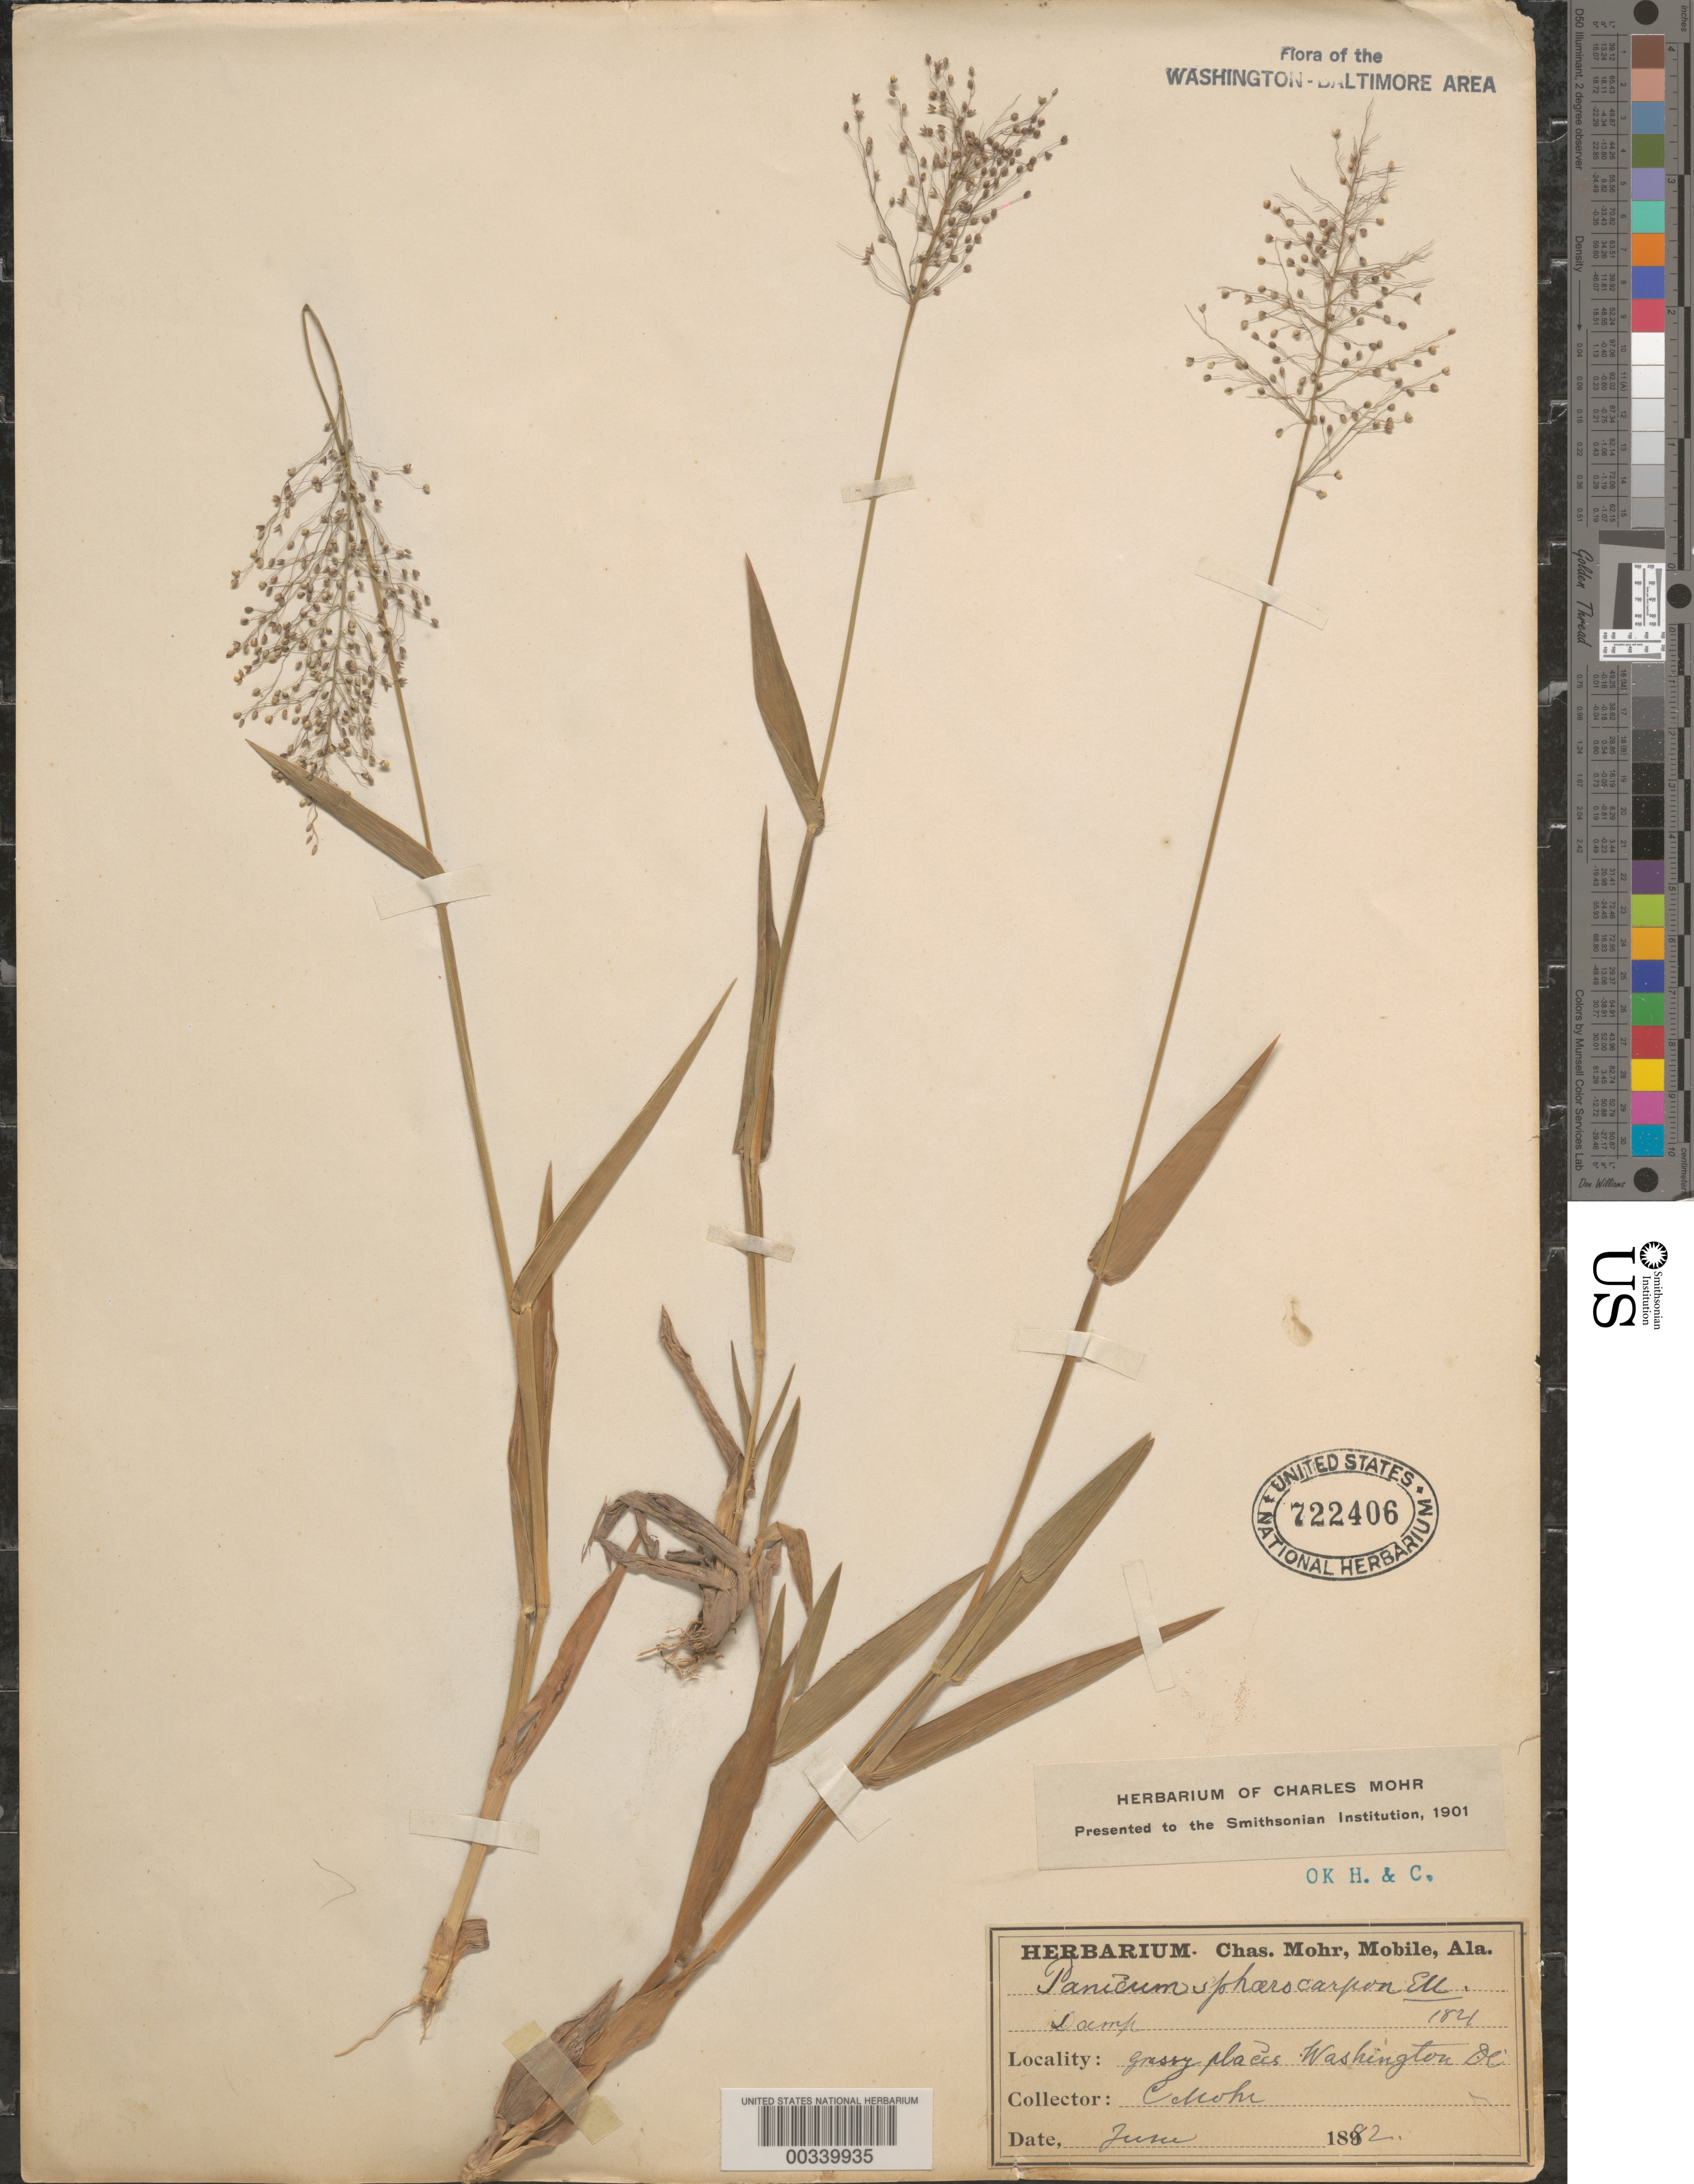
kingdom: Plantae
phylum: Tracheophyta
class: Liliopsida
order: Poales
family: Poaceae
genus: Dichanthelium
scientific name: Dichanthelium sphaerocarpon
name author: (Elliott) Gould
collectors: C. T. Mohr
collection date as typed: Jun 1882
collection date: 1882-06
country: United States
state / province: District of Columbia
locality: Washington DC area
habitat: Grassy places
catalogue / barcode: US 722406